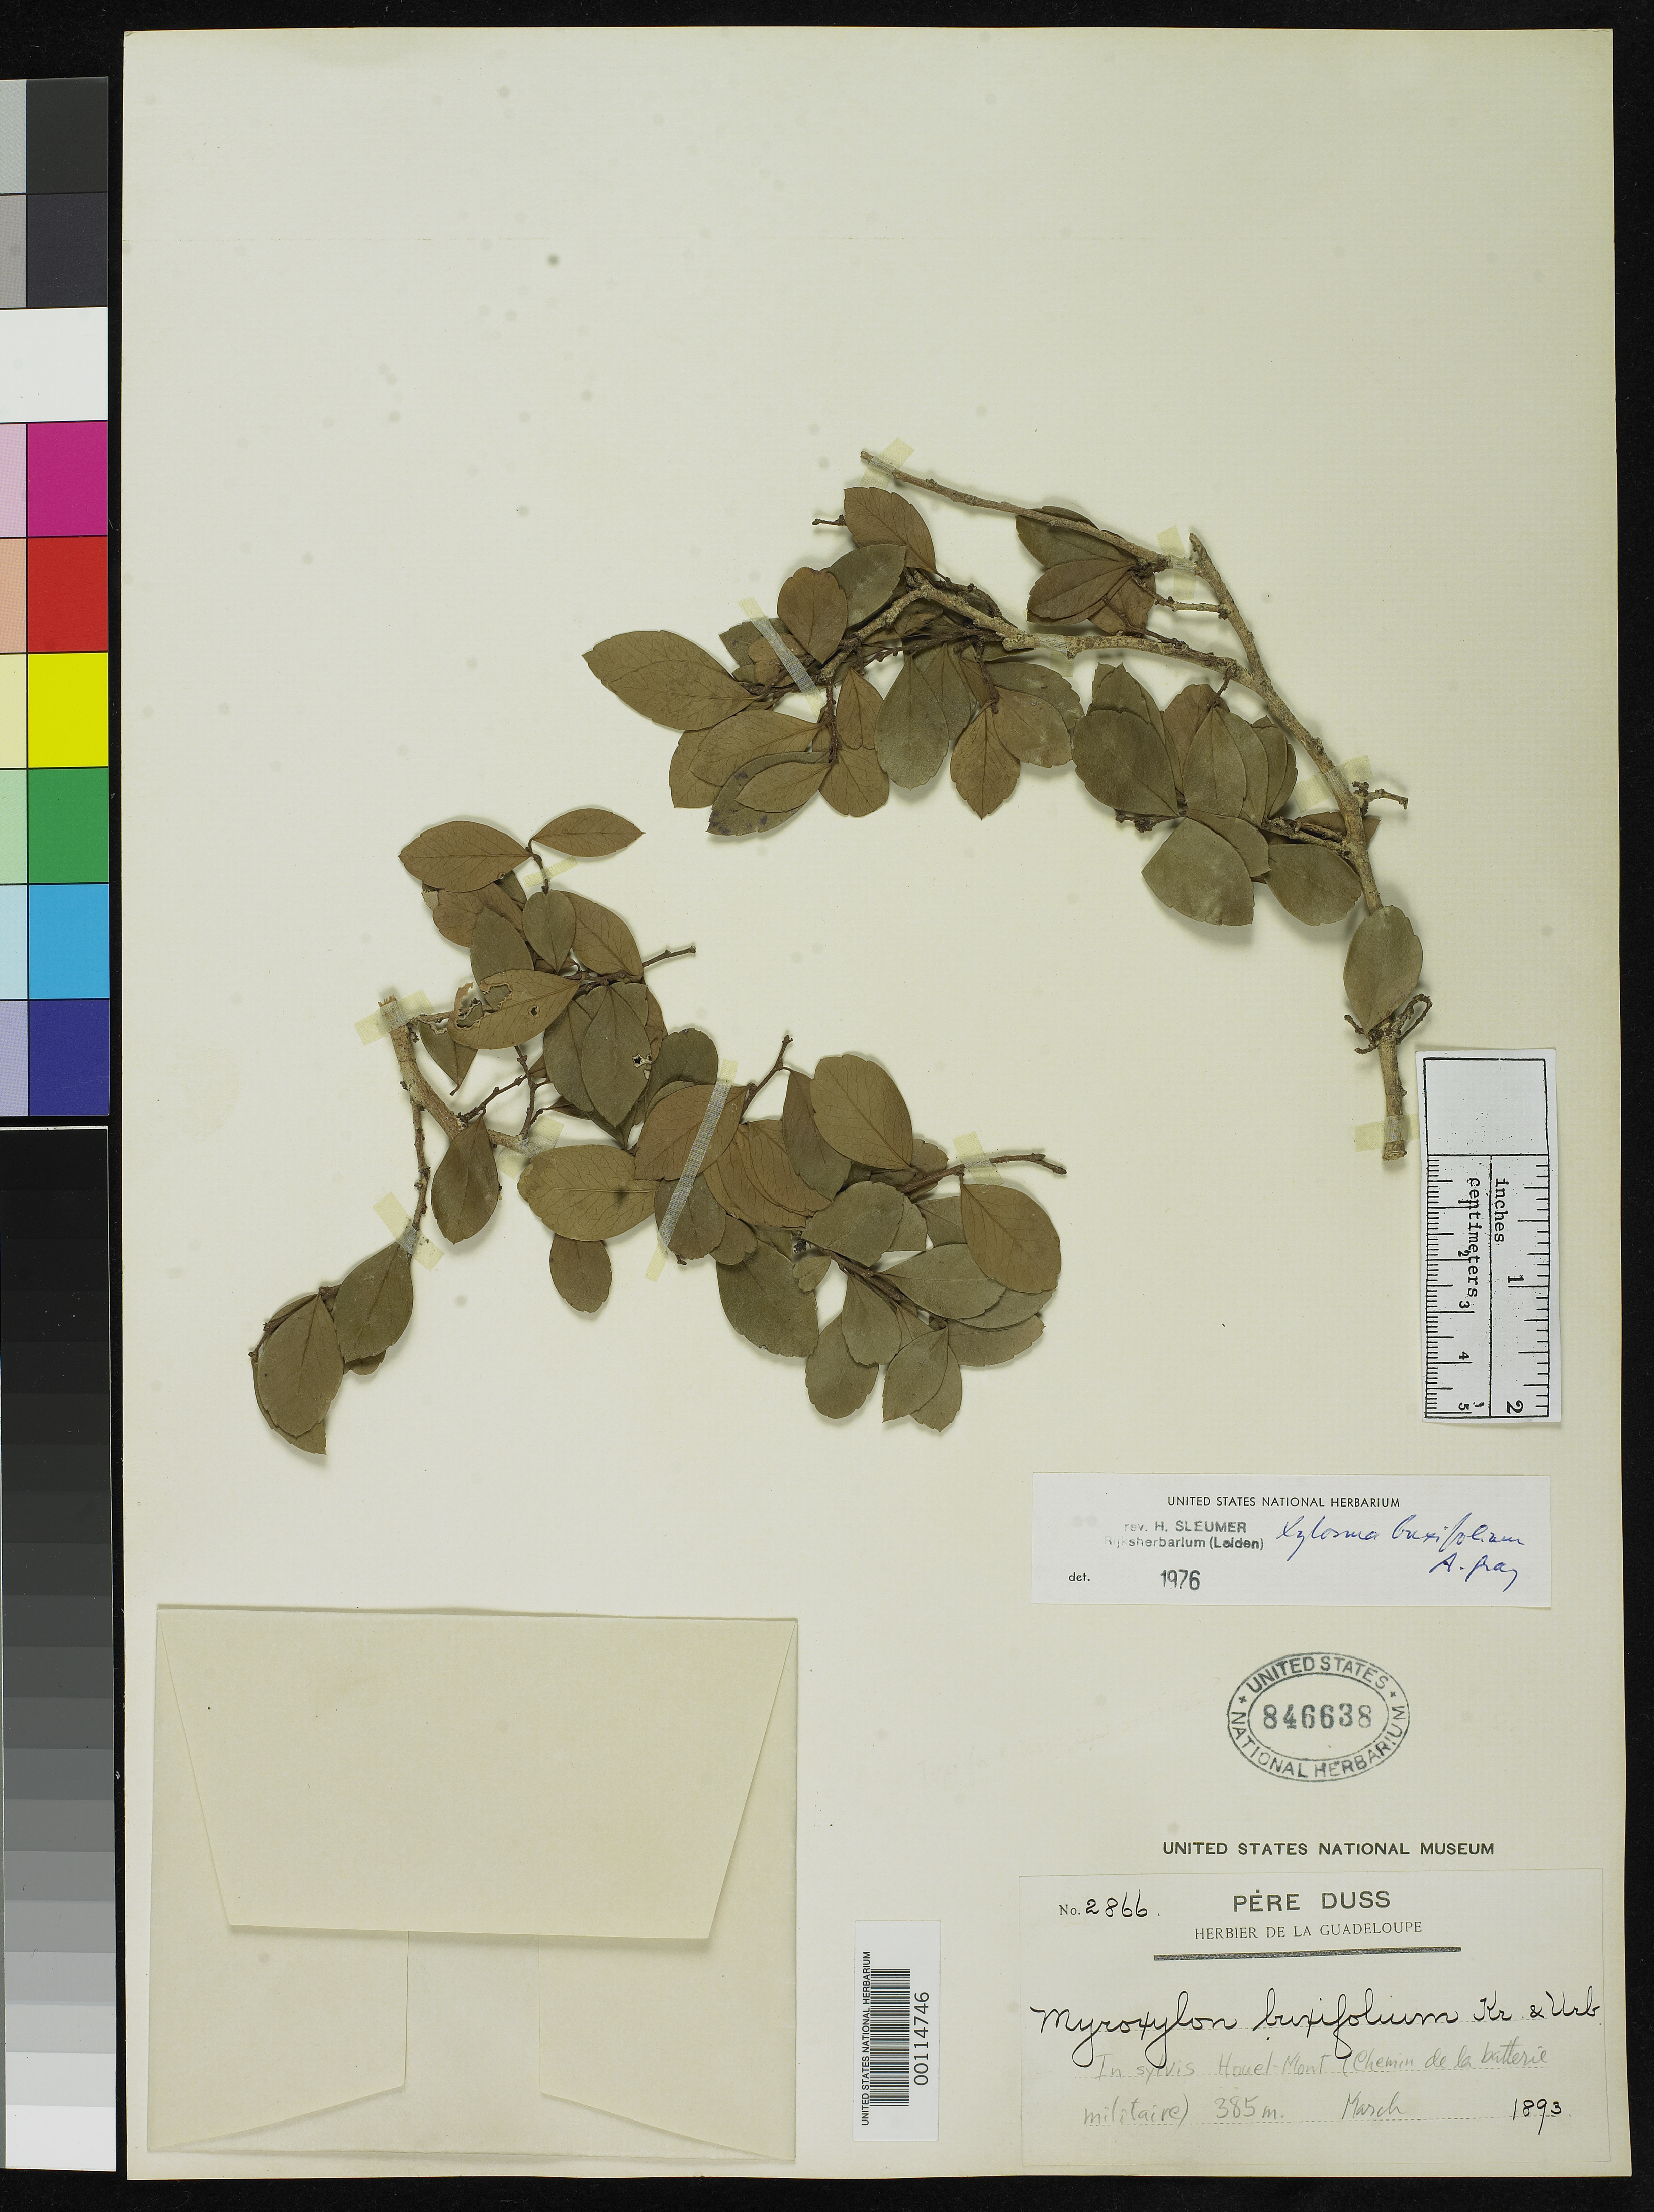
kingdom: Plantae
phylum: Tracheophyta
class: Magnoliopsida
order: Malpighiales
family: Salicaceae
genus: Xylosma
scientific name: Xylosma dussii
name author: Urb.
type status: Isotype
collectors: Père Duss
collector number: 2866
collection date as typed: Mar 1893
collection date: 1893-03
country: Guadeloupe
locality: Houel-Mont (chemin de la batterie militaire).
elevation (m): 385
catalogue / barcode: US 846638